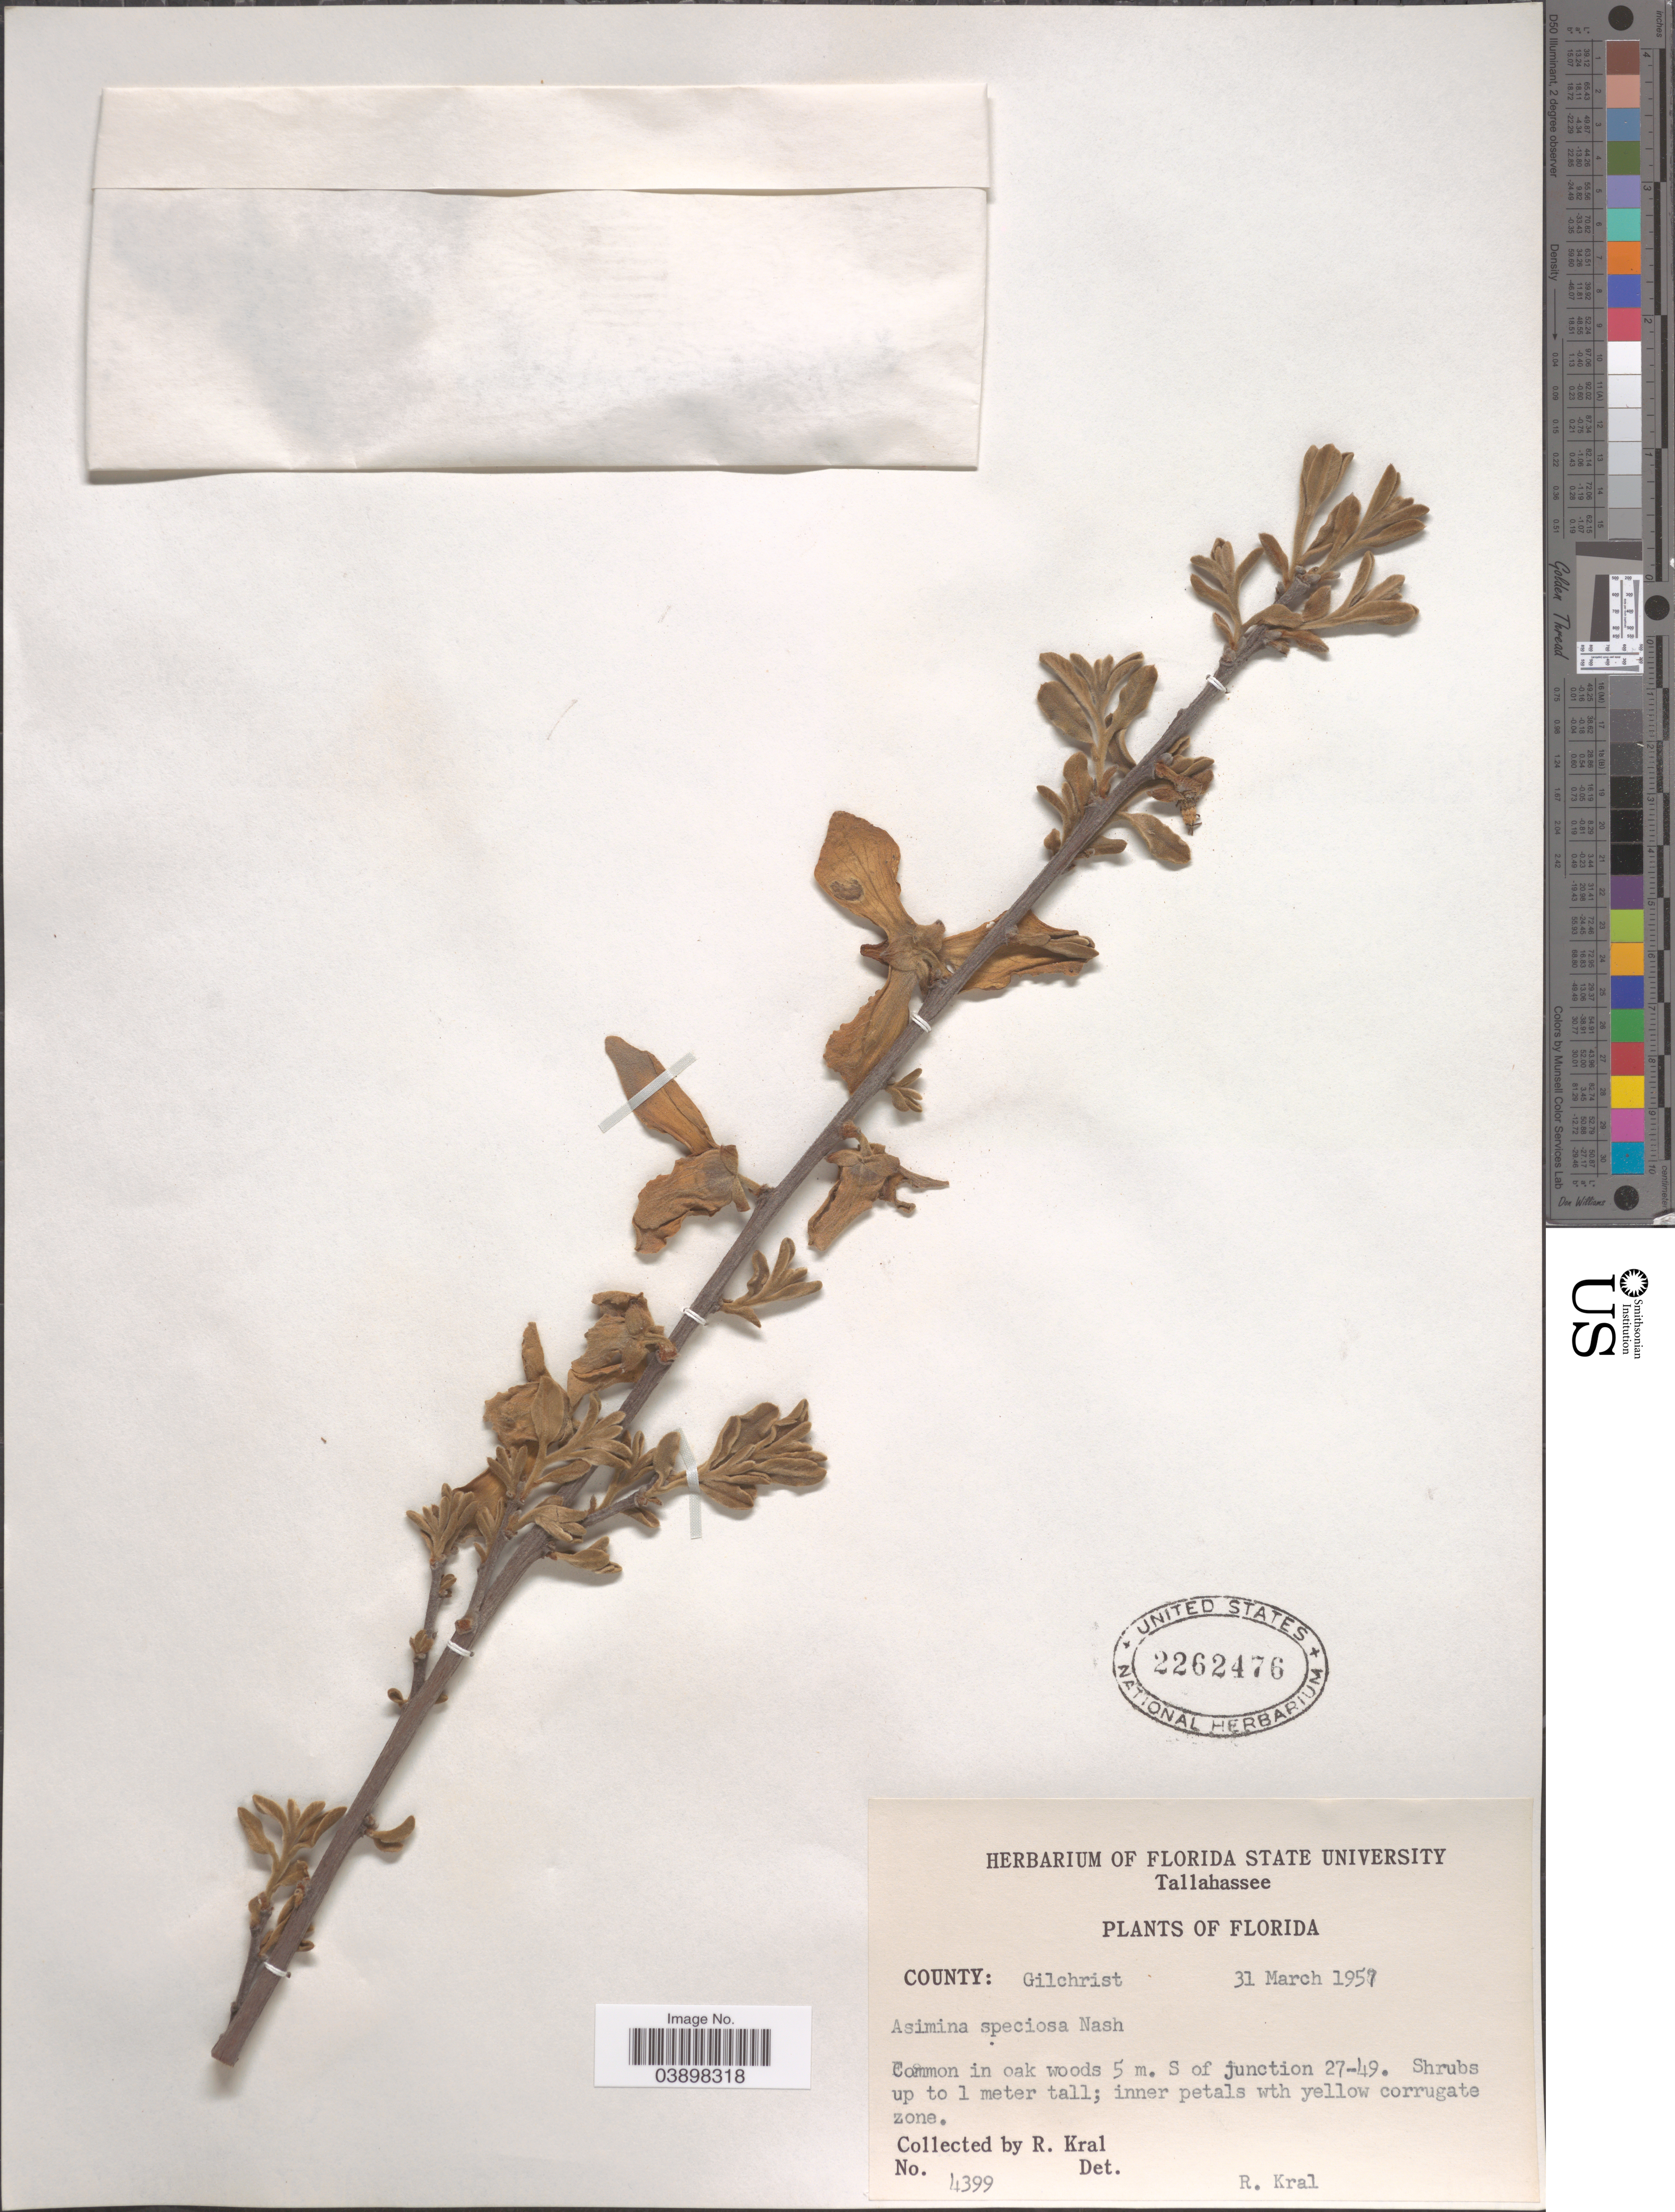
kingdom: Plantae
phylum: Tracheophyta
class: Magnoliopsida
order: Magnoliales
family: Annonaceae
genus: Asimina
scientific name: Asimina speciosa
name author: Nash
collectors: R. Kral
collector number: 4399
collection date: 1957-03-31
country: United States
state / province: Florida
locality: County: Gilchrist. Common in oak woods 5 m. S of junction 27-49.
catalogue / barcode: US 2262476